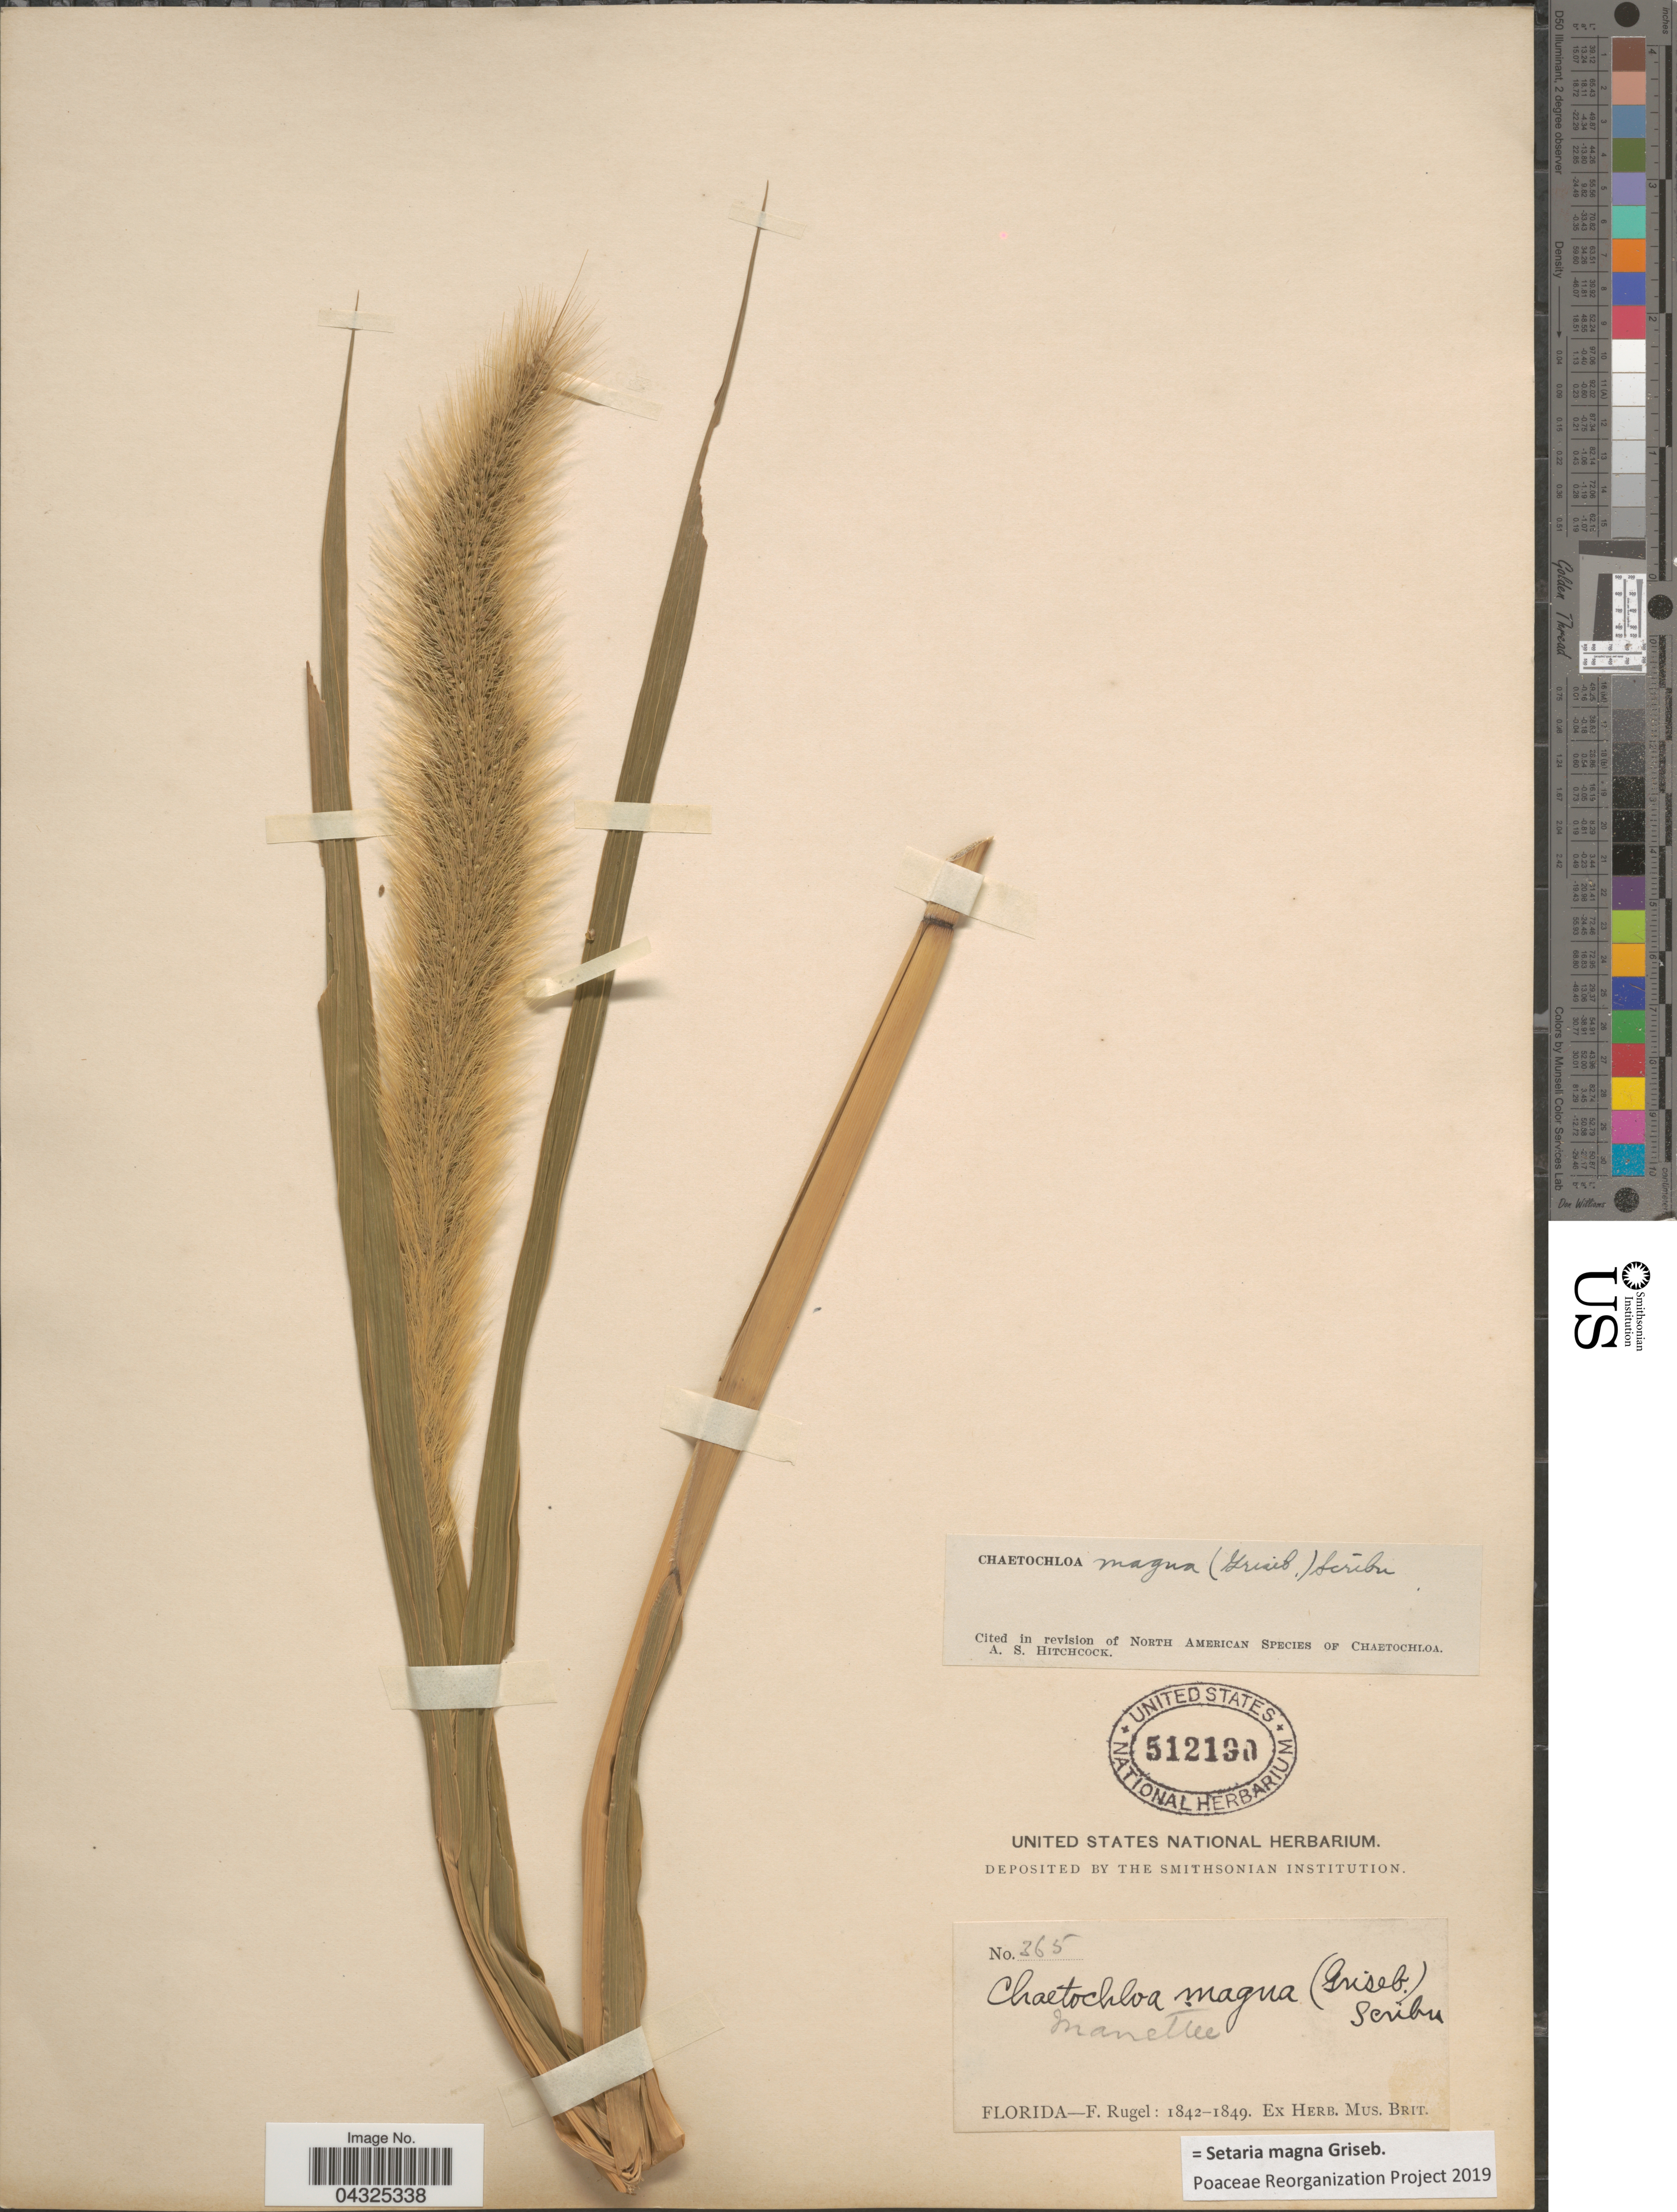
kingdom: Plantae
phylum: Tracheophyta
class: Liliopsida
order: Poales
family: Poaceae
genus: Setaria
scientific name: Setaria magna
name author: Griseb.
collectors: F. Rugel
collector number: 365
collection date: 1842/1849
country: United States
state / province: Florida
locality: Manattee.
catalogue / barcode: US 512190